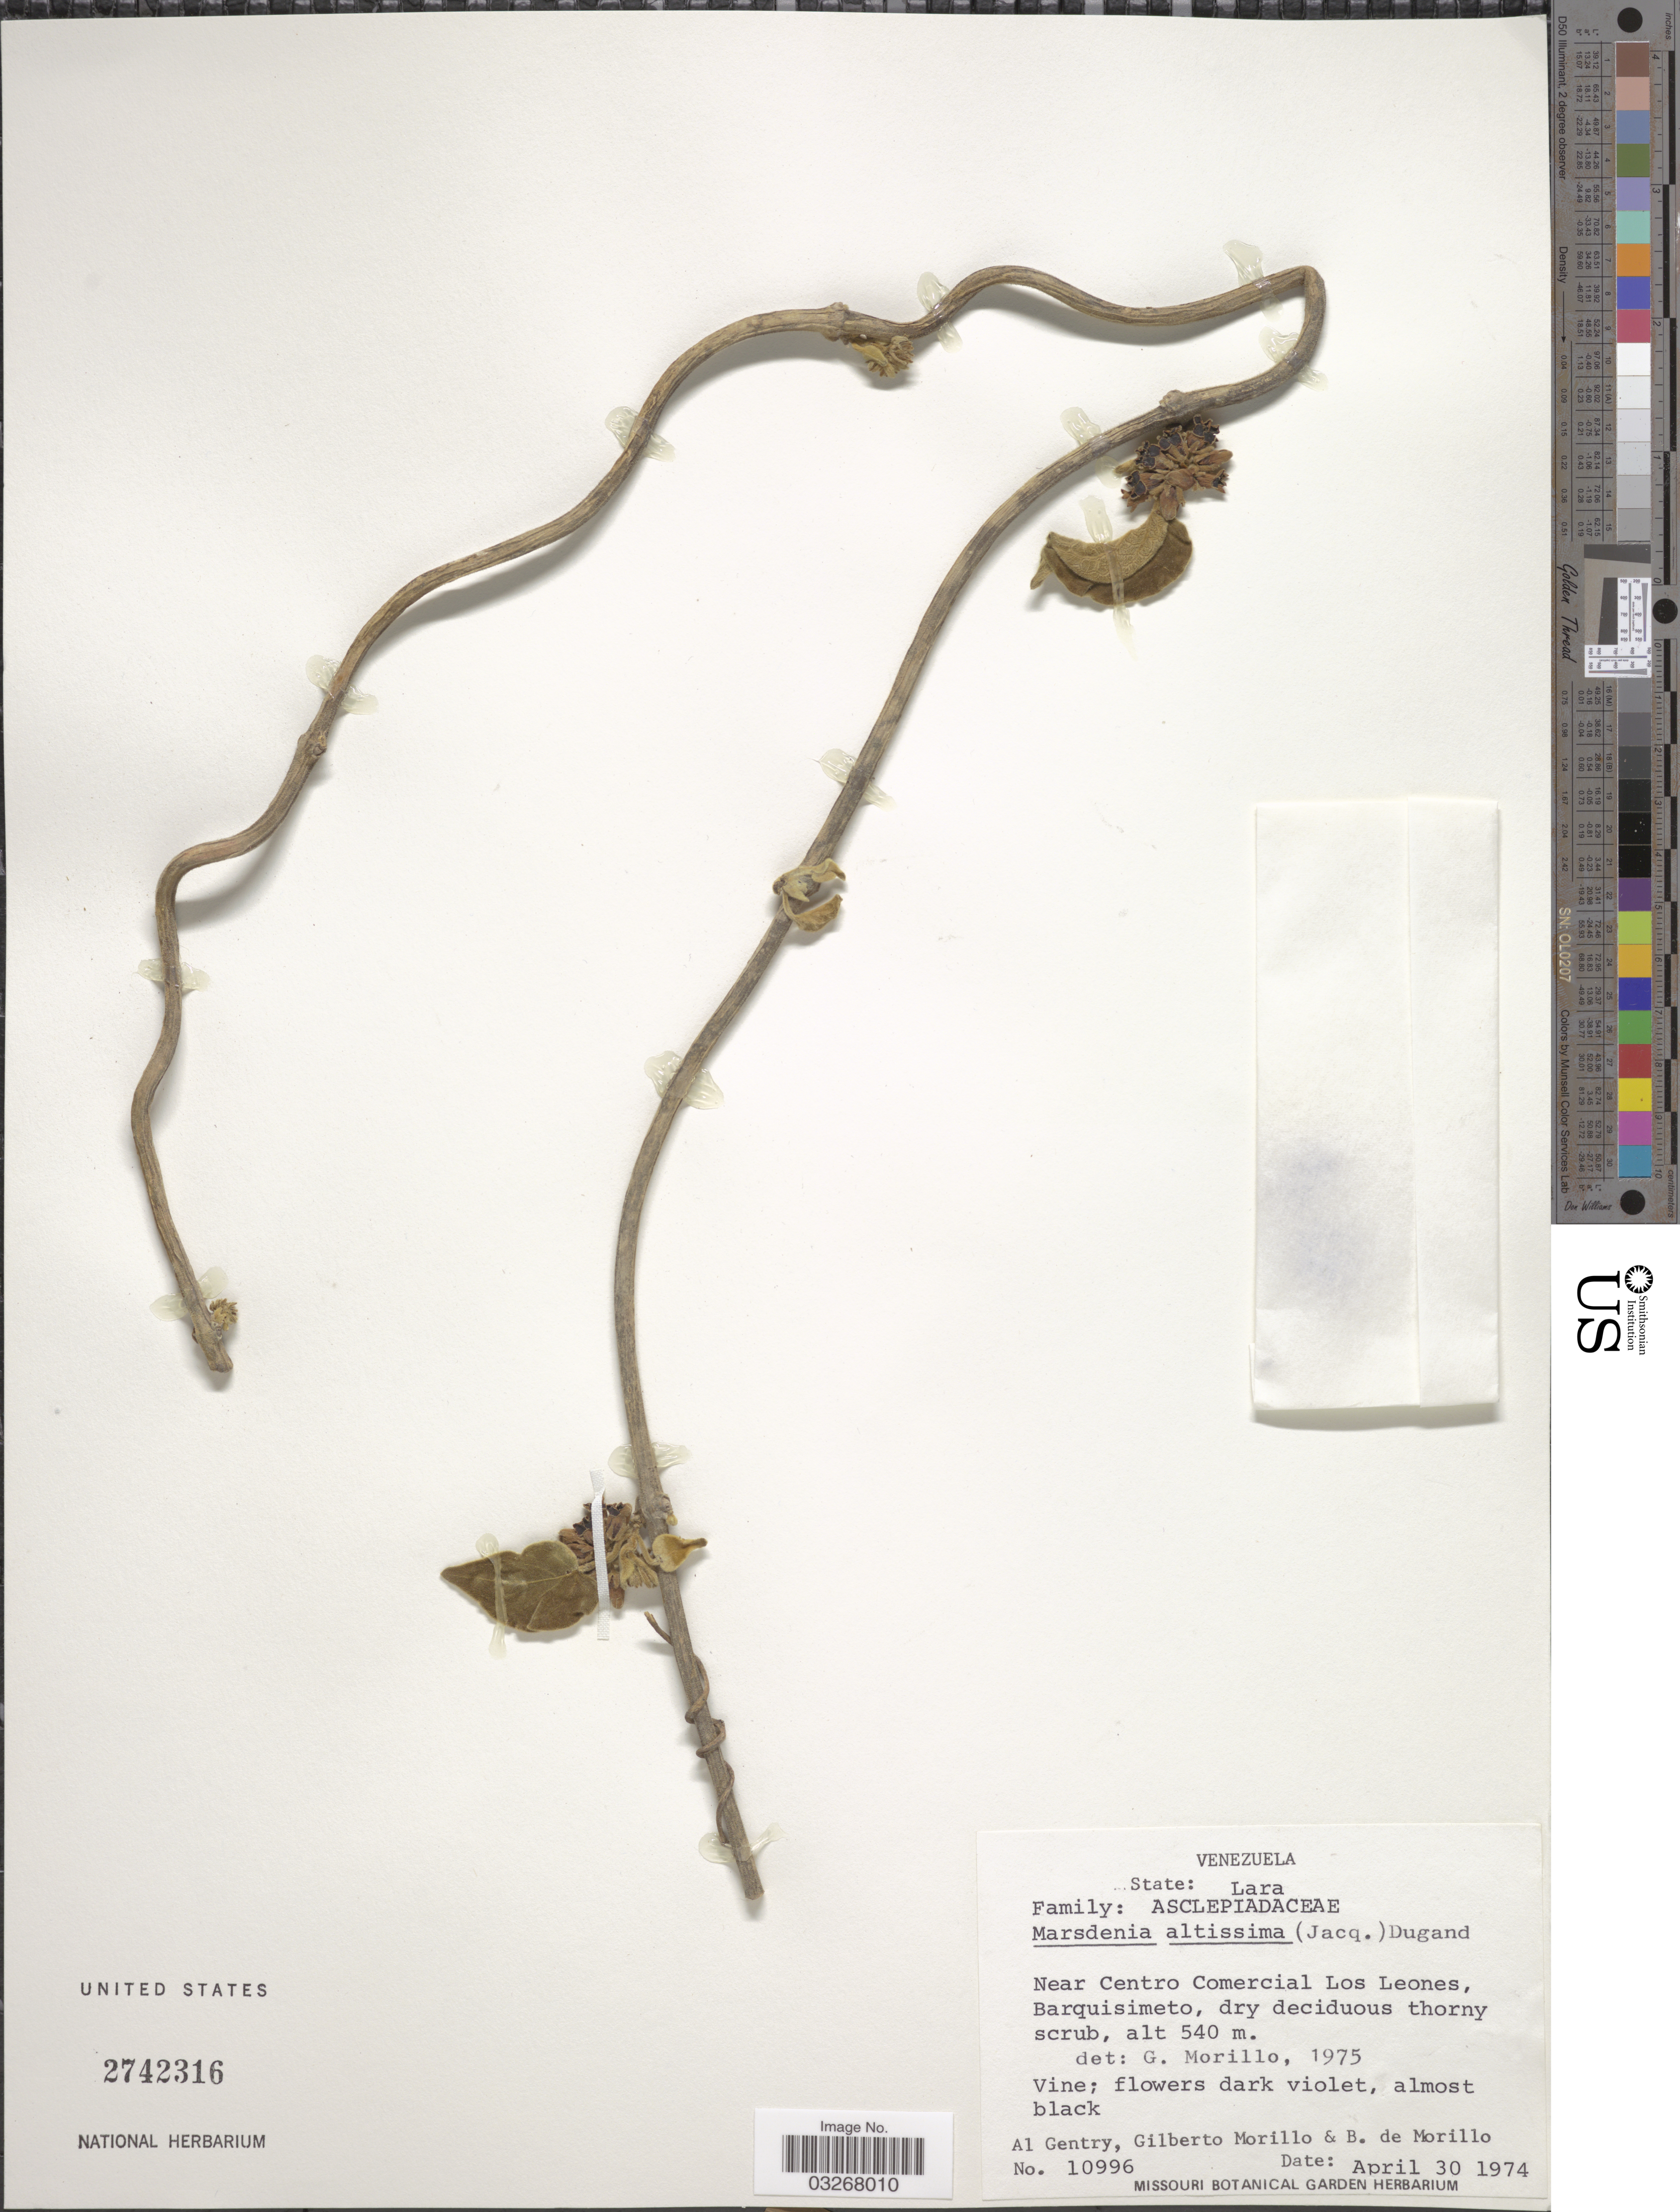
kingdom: Plantae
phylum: Tracheophyta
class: Magnoliopsida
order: Gentianales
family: Apocynaceae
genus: Marsdenia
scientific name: Marsdenia altissima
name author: (Jacq.) Dugand G.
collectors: A. H. Gentry, G. N. Morillo & B. Morillo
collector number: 10996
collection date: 1974-04-30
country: Venezuela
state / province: Lara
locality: Near Centro Comercial Los Leones, Barquisimeto.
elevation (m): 540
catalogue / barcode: US 2742316